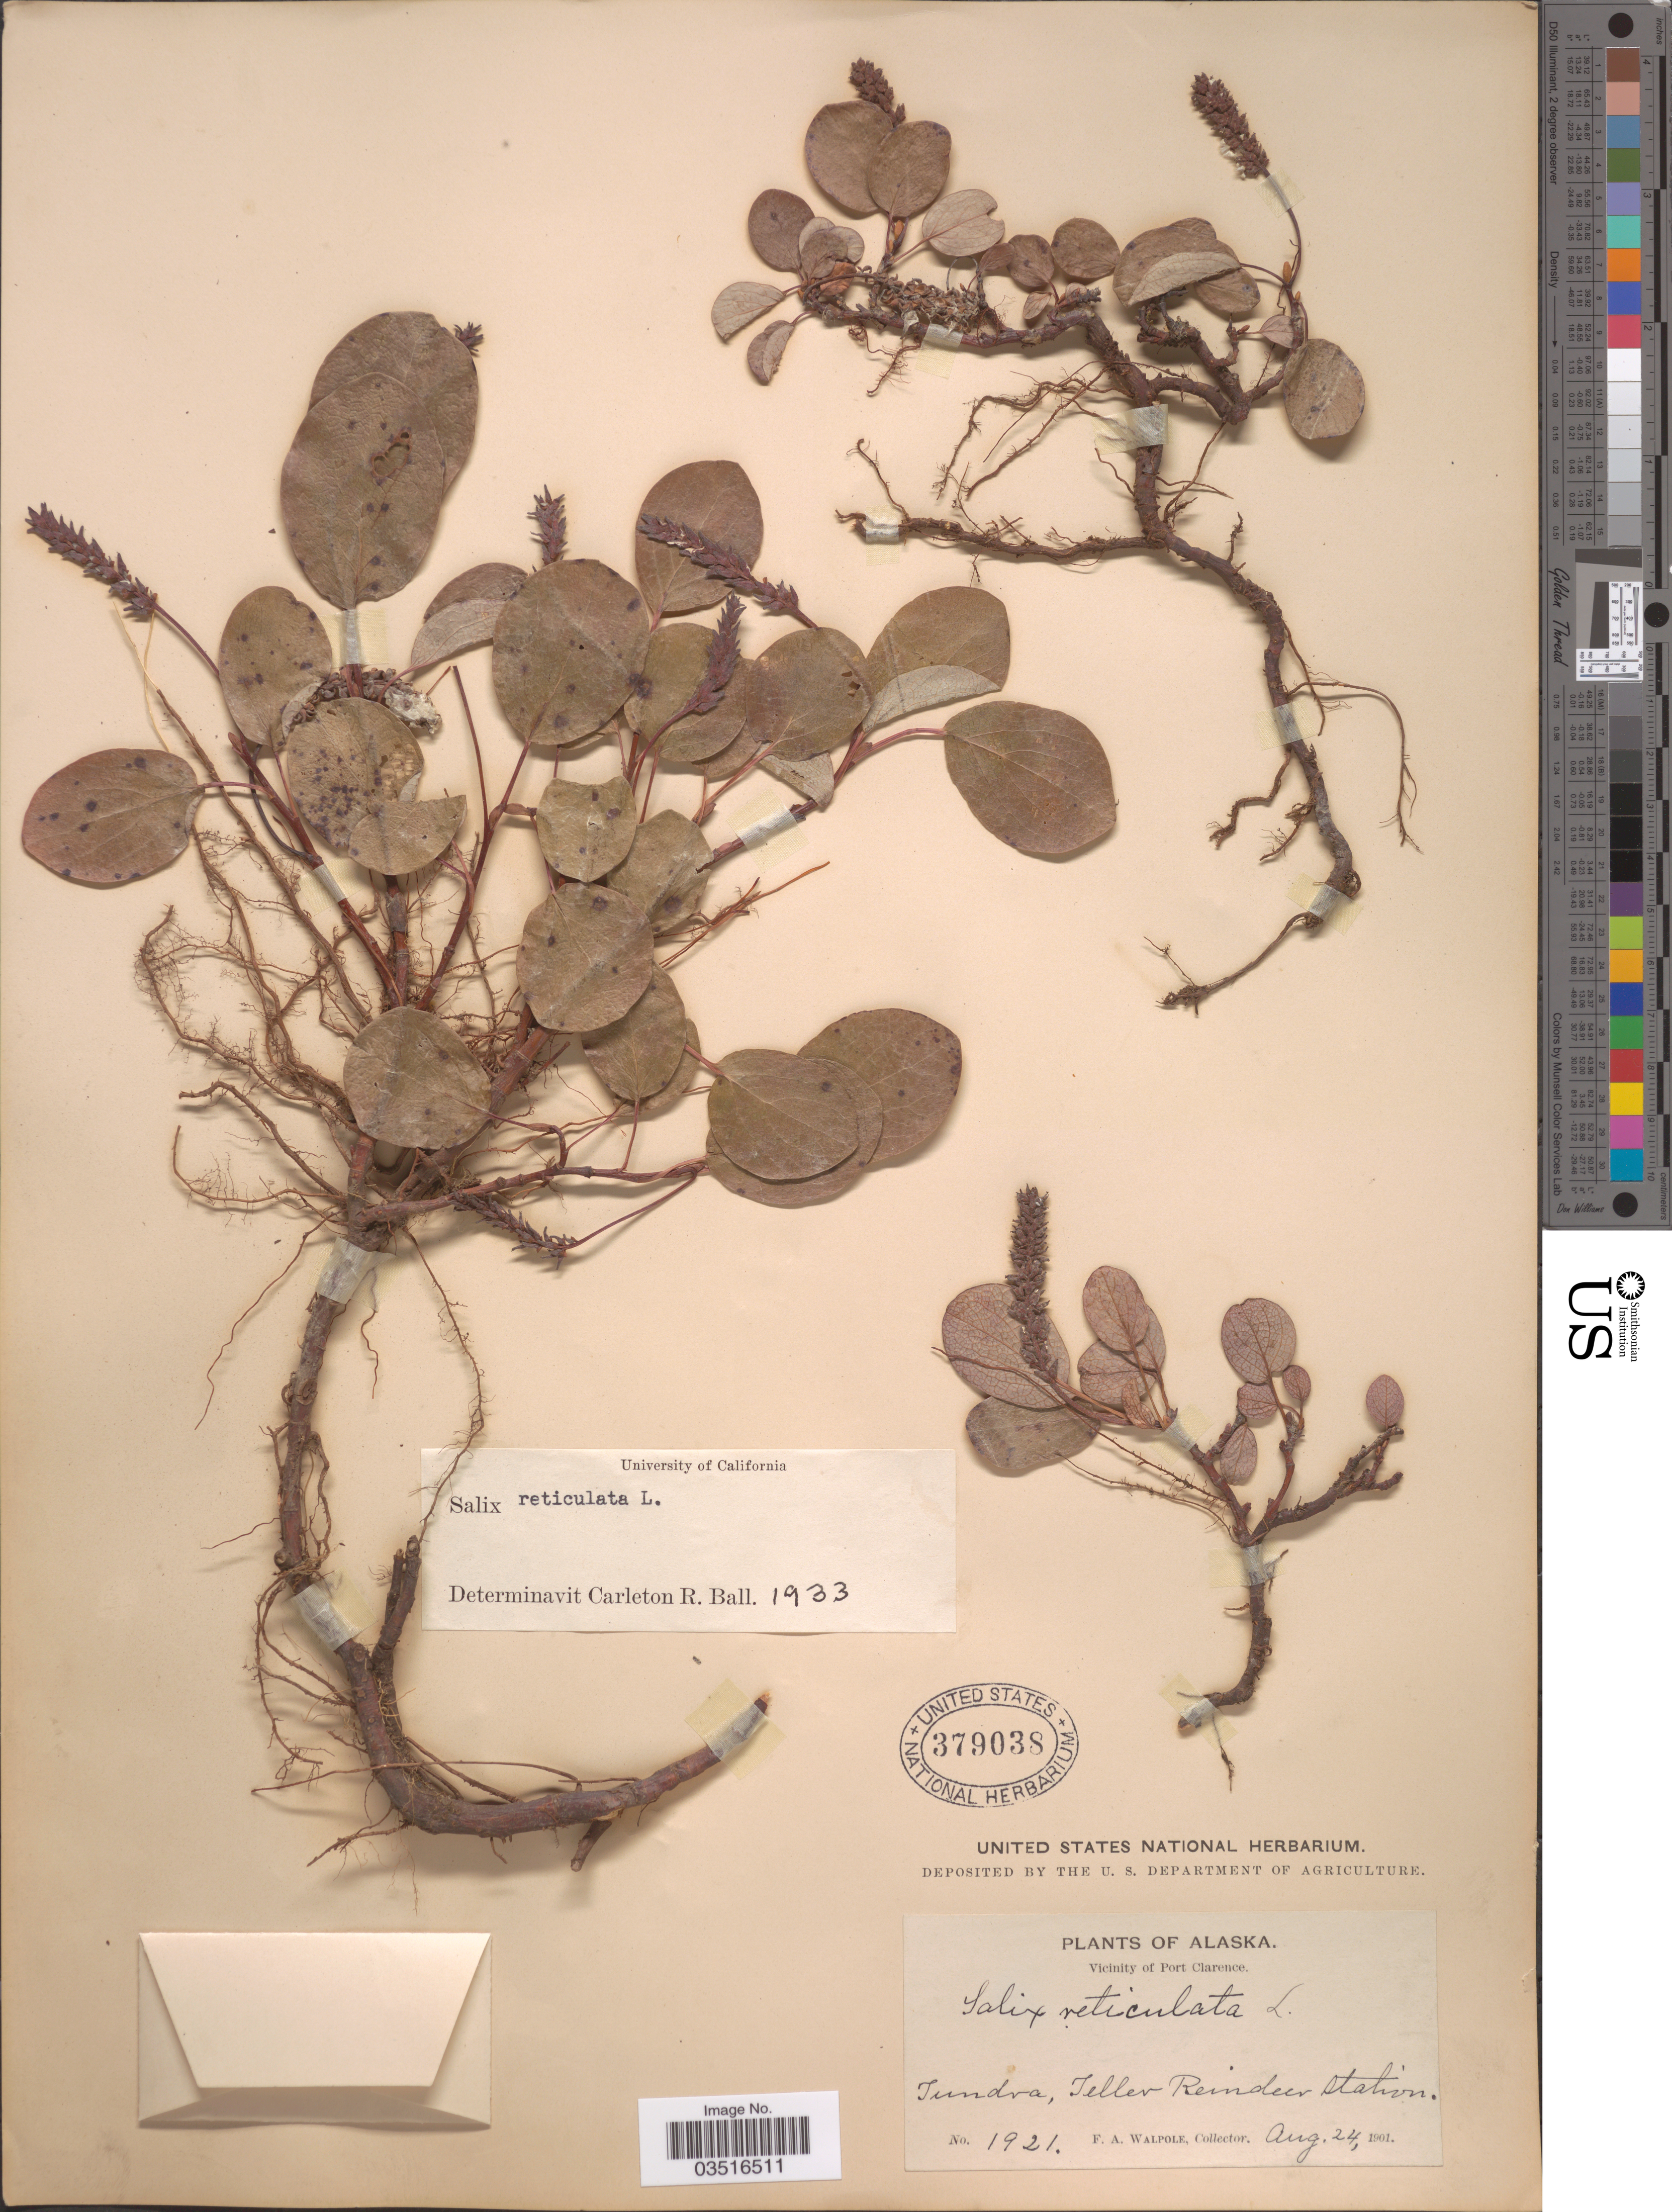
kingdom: Plantae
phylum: Tracheophyta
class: Magnoliopsida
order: Malpighiales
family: Salicaceae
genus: Salix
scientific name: Salix reticulata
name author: L.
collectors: F. Walpole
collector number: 1921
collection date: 1901-08-24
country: United States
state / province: Alaska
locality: Vicinity of Port Clarence. Tundra, Teller Reindeer Station.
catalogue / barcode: US 379038